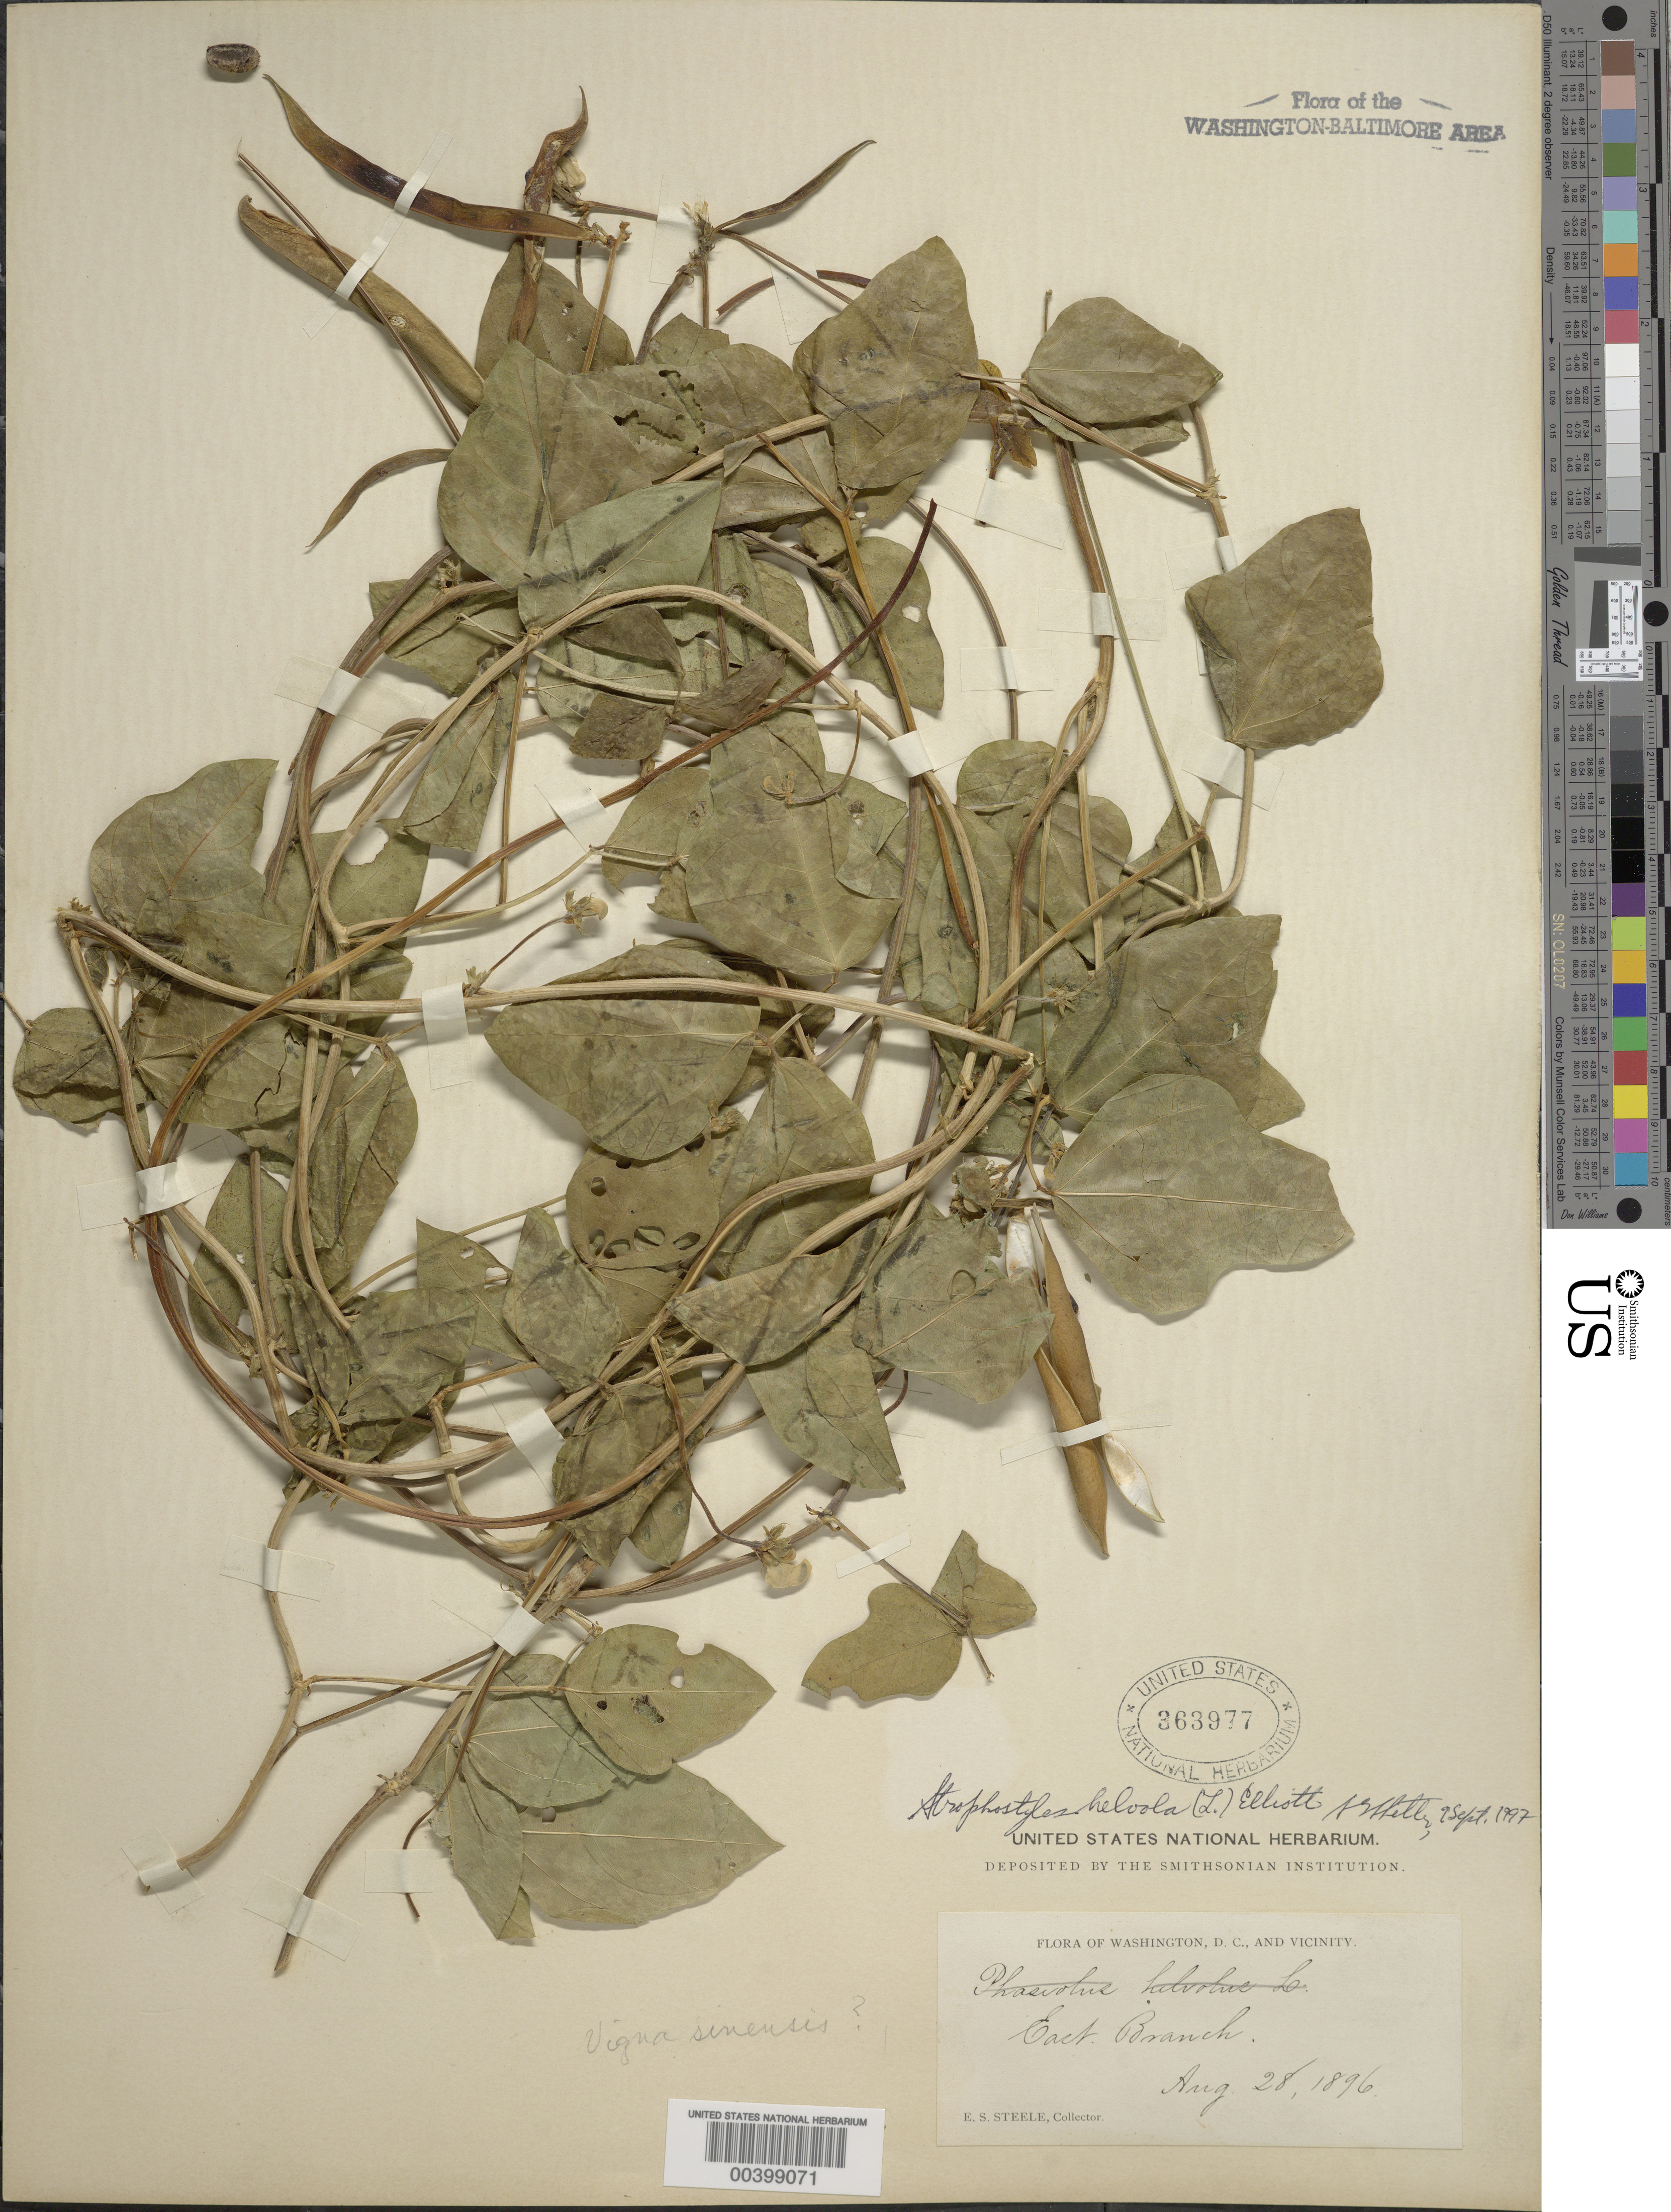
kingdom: Plantae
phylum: Tracheophyta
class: Magnoliopsida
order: Fabales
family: Fabaceae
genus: Strophostyles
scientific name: Strophostyles helvola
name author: (L.) Elliott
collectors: E. Steele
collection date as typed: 28 Aug 1896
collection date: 1896-08-28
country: United States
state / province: District of Columbia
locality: East Branch, Washington DC area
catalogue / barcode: US 363977